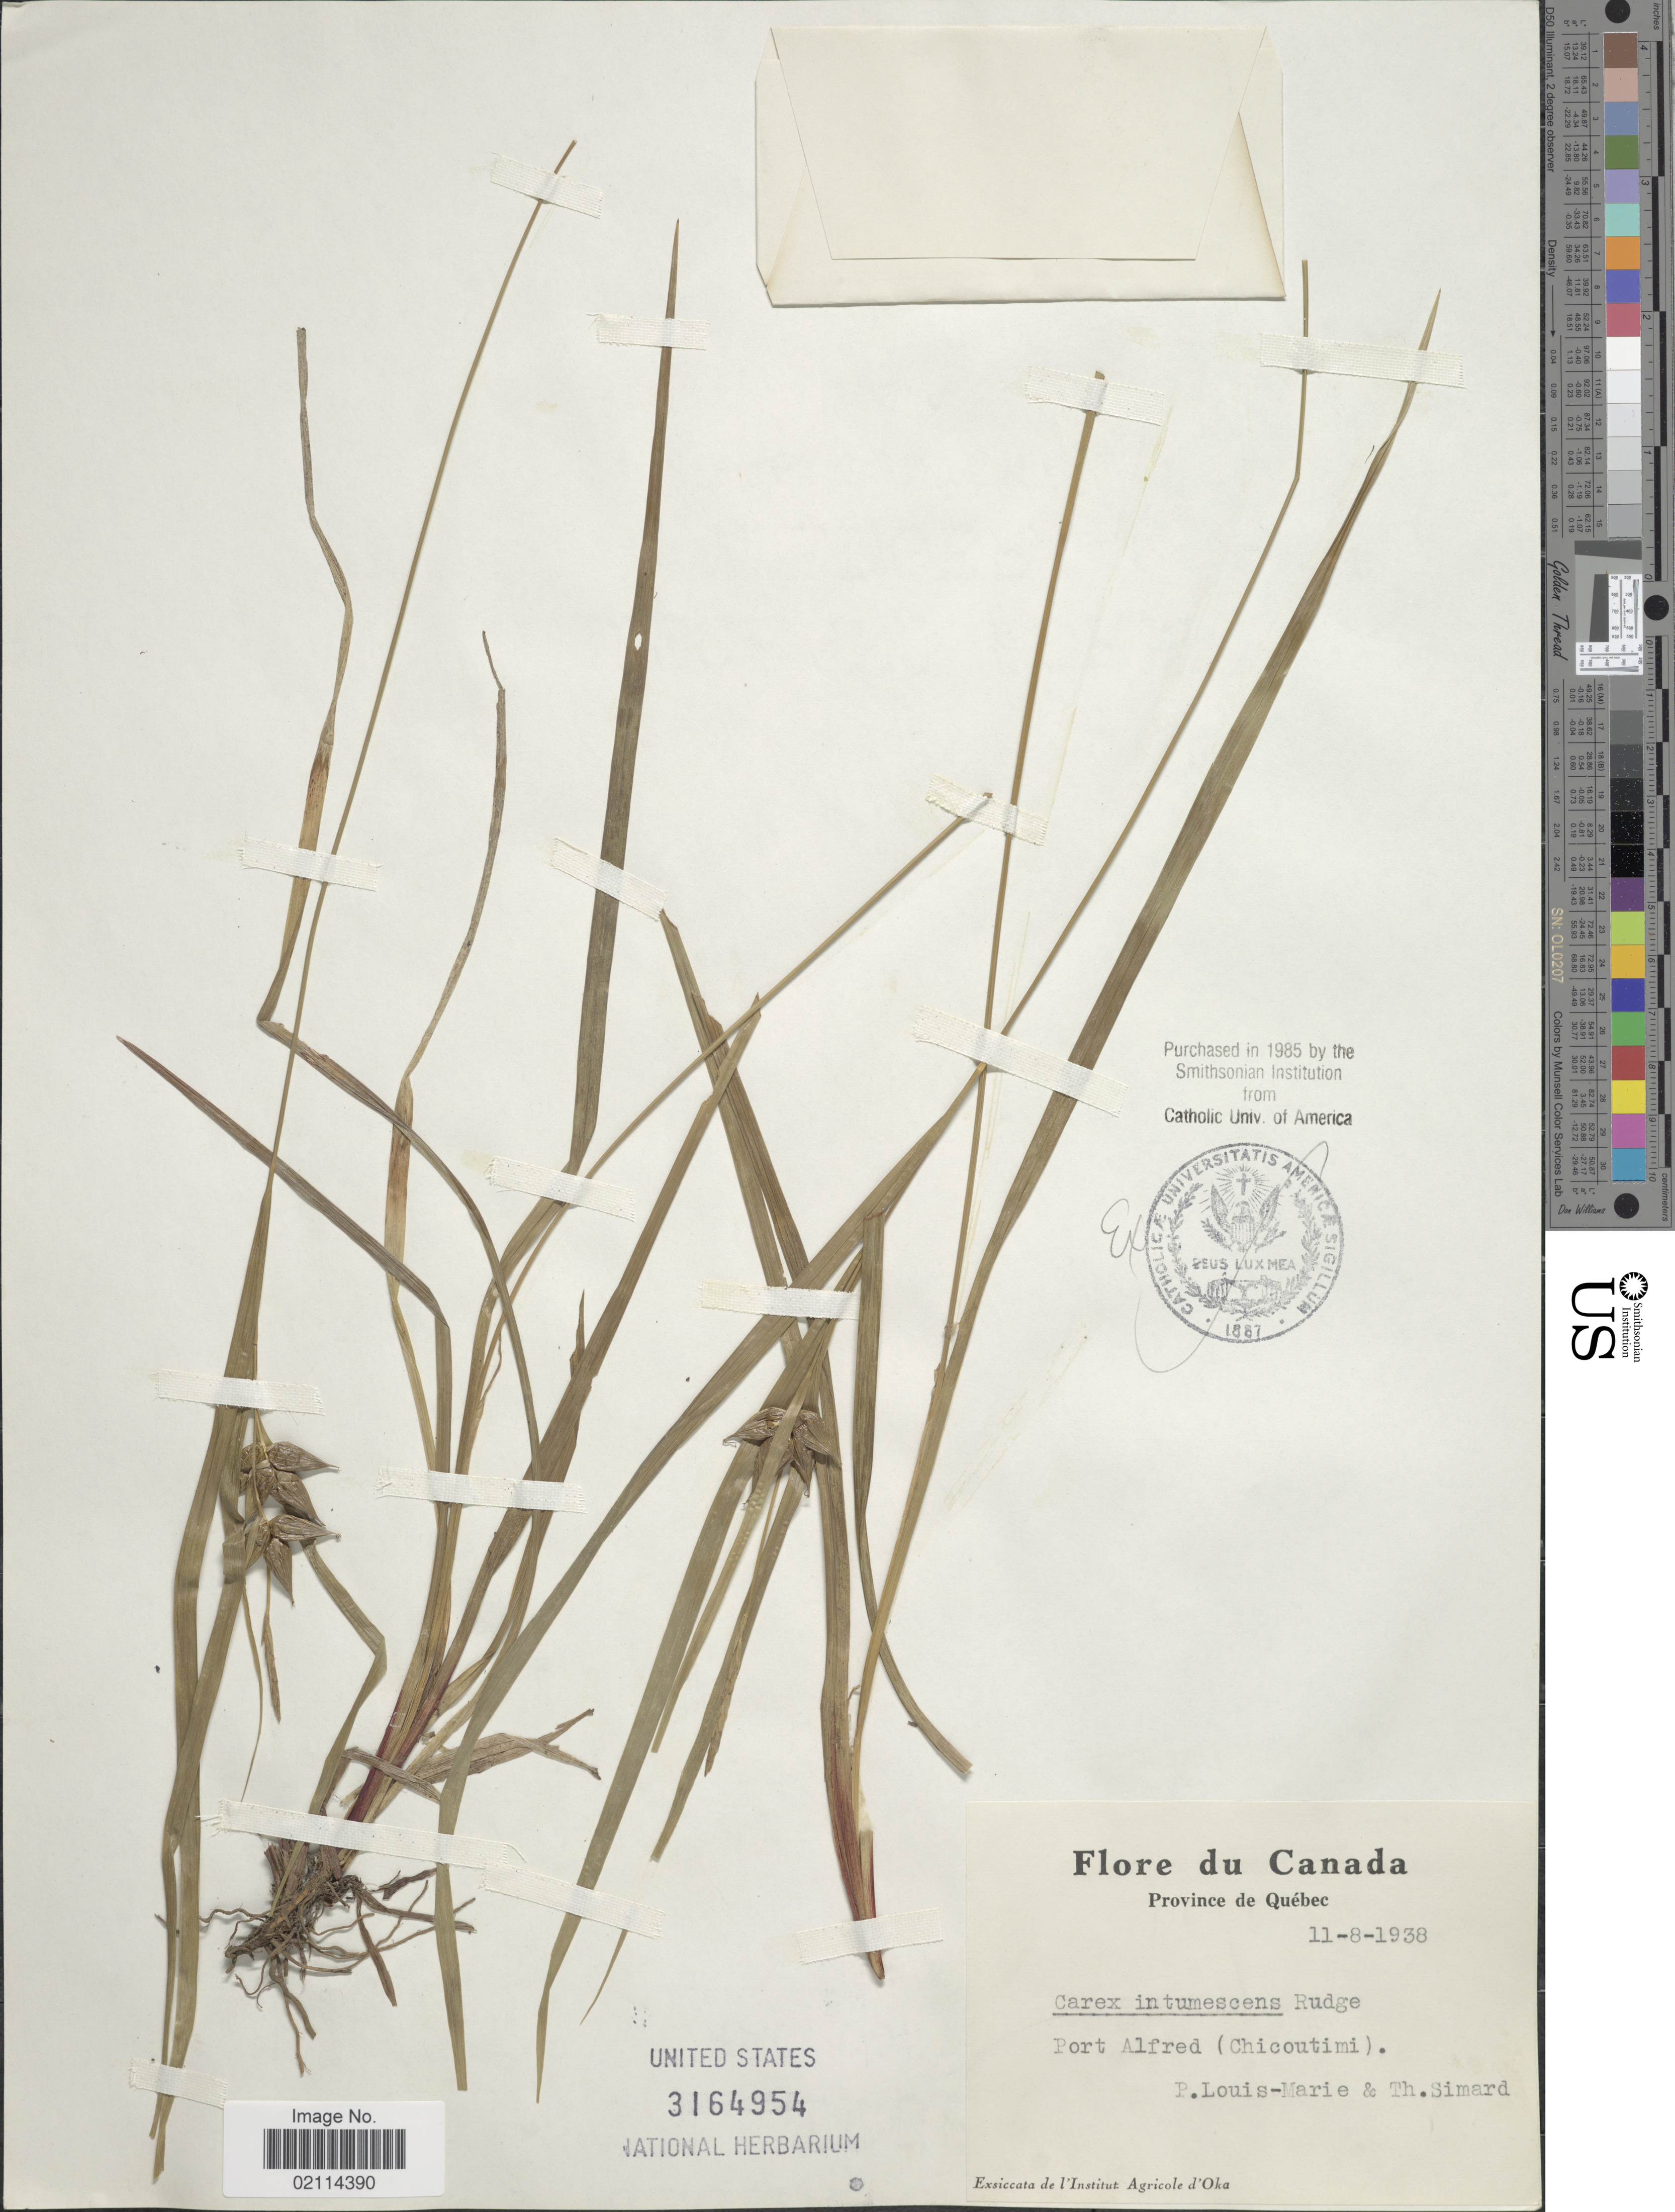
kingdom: Plantae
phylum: Tracheophyta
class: Liliopsida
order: Poales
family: Cyperaceae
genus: Carex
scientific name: Carex intumescens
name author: Rudge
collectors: L.-M. LaLonde & T. Simard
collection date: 1938-08-11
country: Canada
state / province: Quebec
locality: Port Alfred (Chicoutimi).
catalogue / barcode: US 3164954